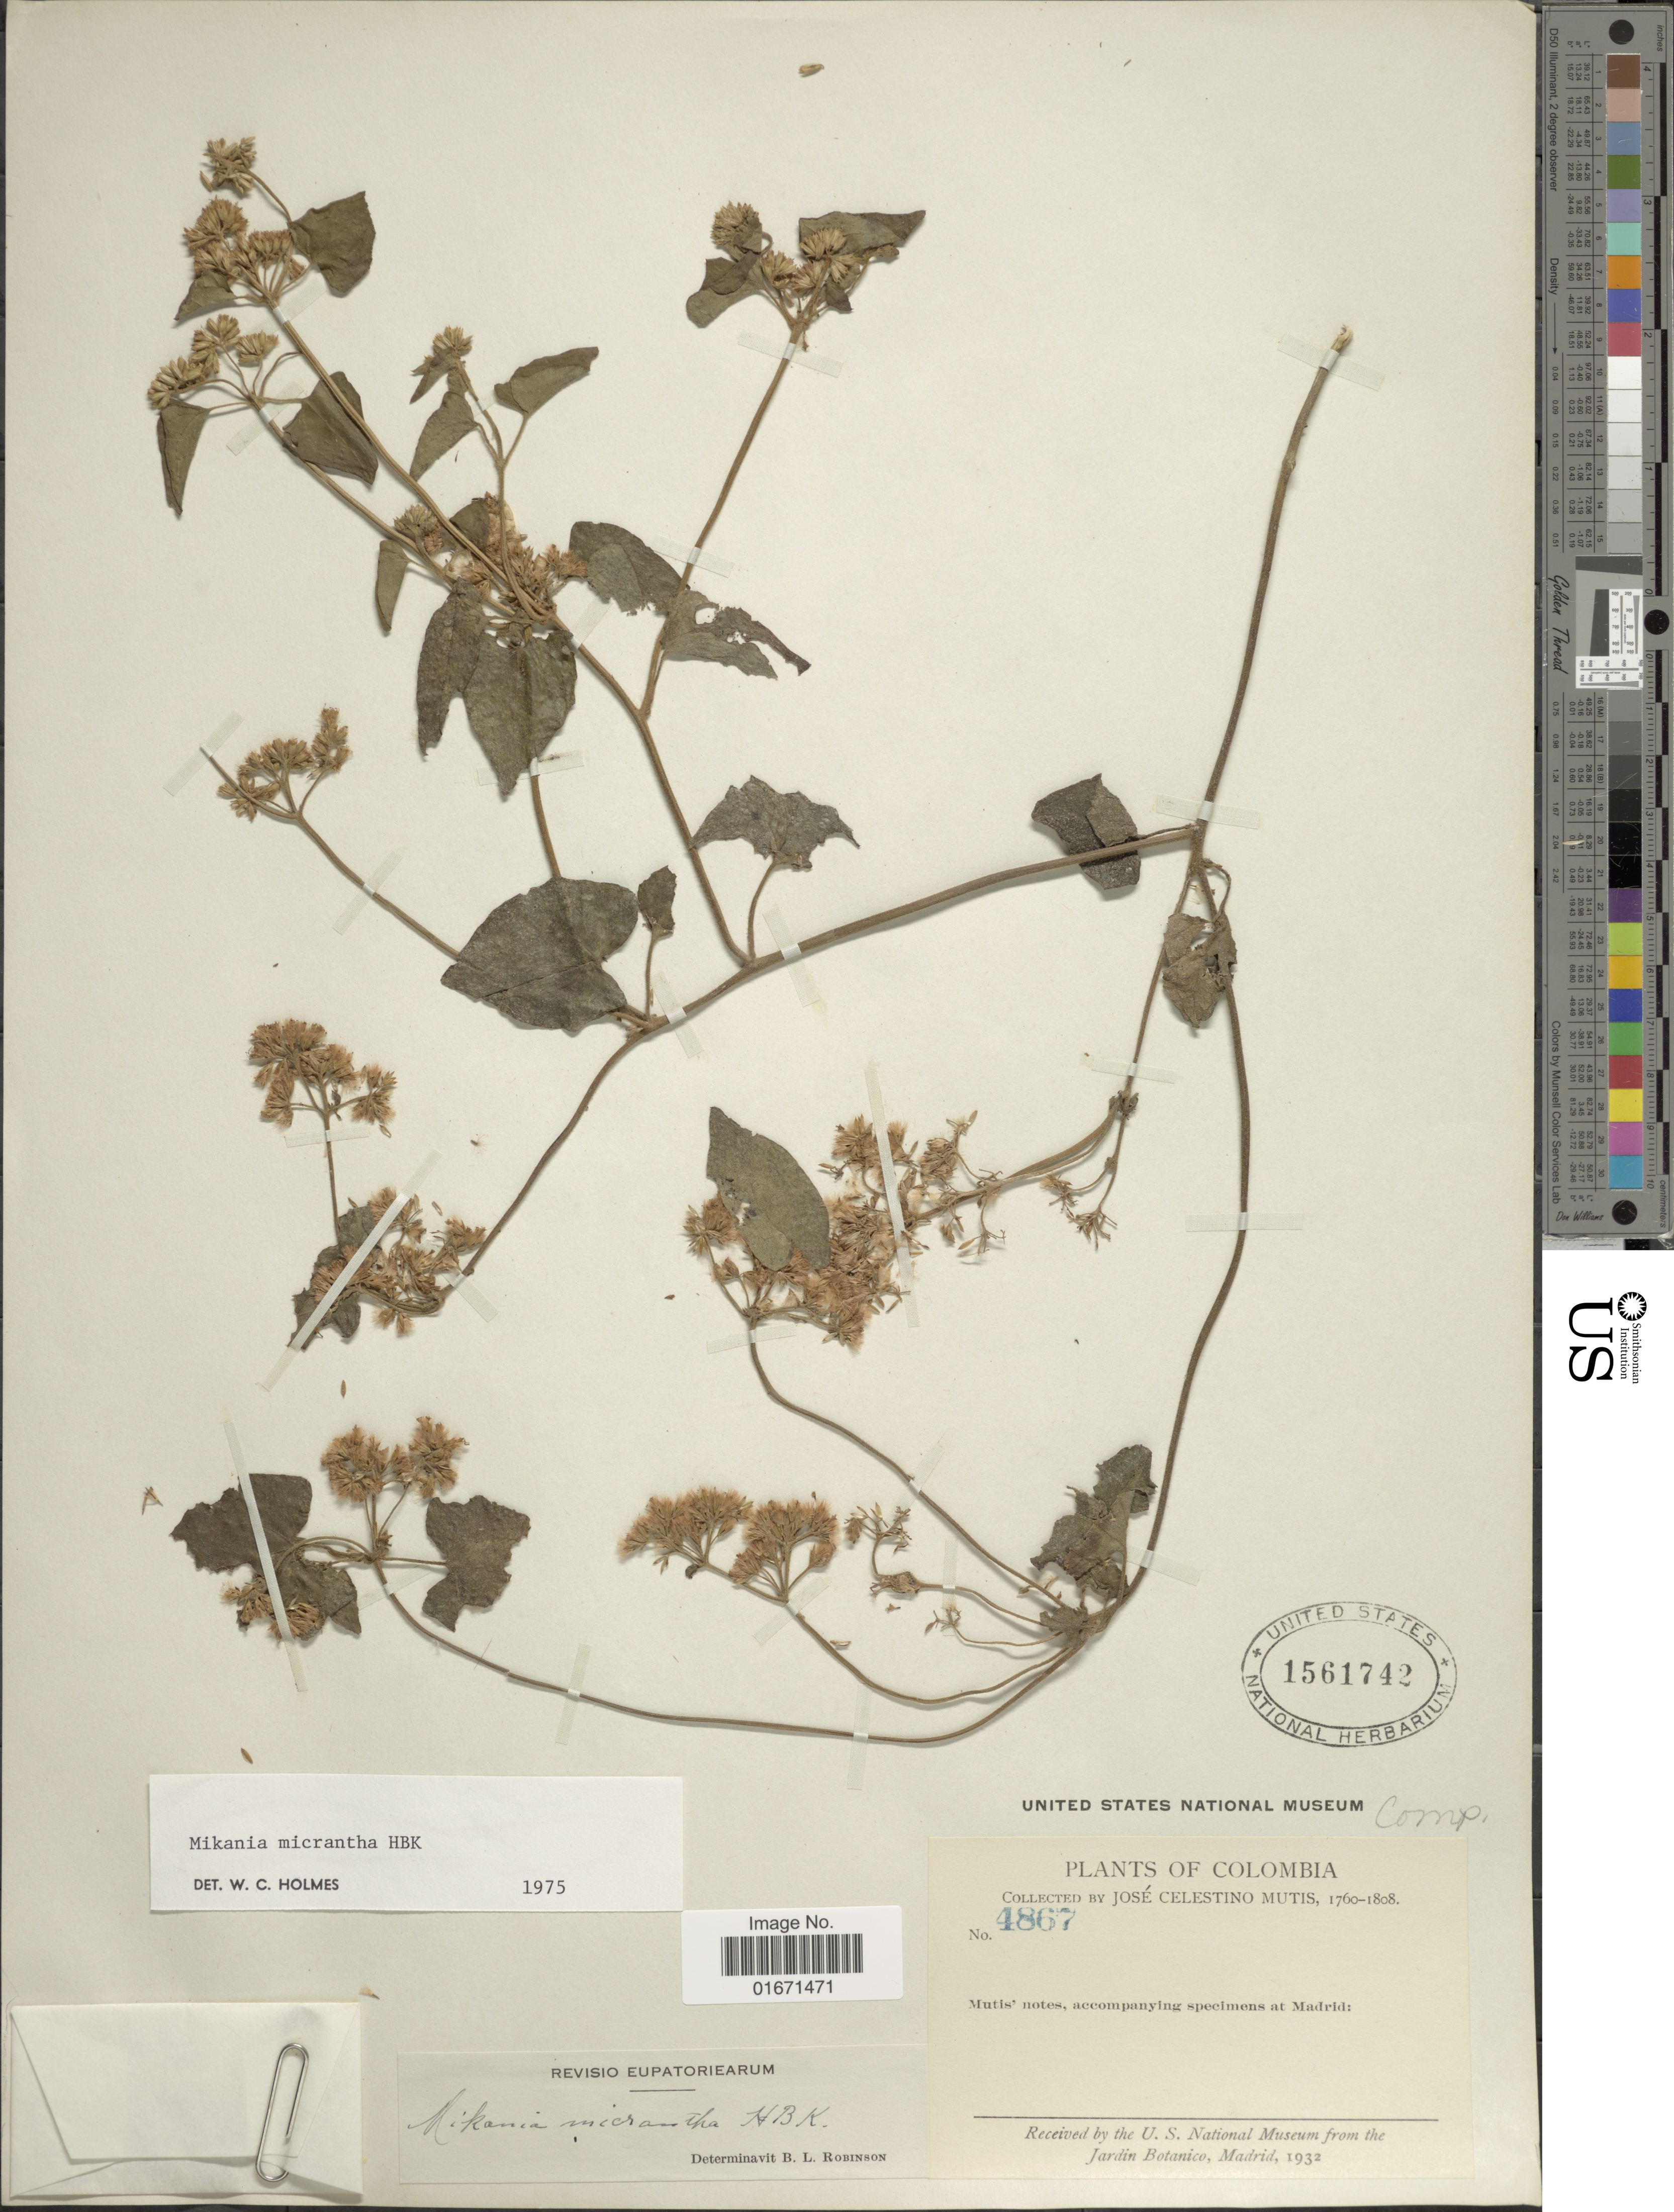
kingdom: Plantae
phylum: Tracheophyta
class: Magnoliopsida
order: Asterales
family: Asteraceae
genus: Mikania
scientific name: Mikania micrantha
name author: Kunth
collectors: J. C. B. Mutis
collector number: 4867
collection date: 1760/1808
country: Colombia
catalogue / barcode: US 1561742